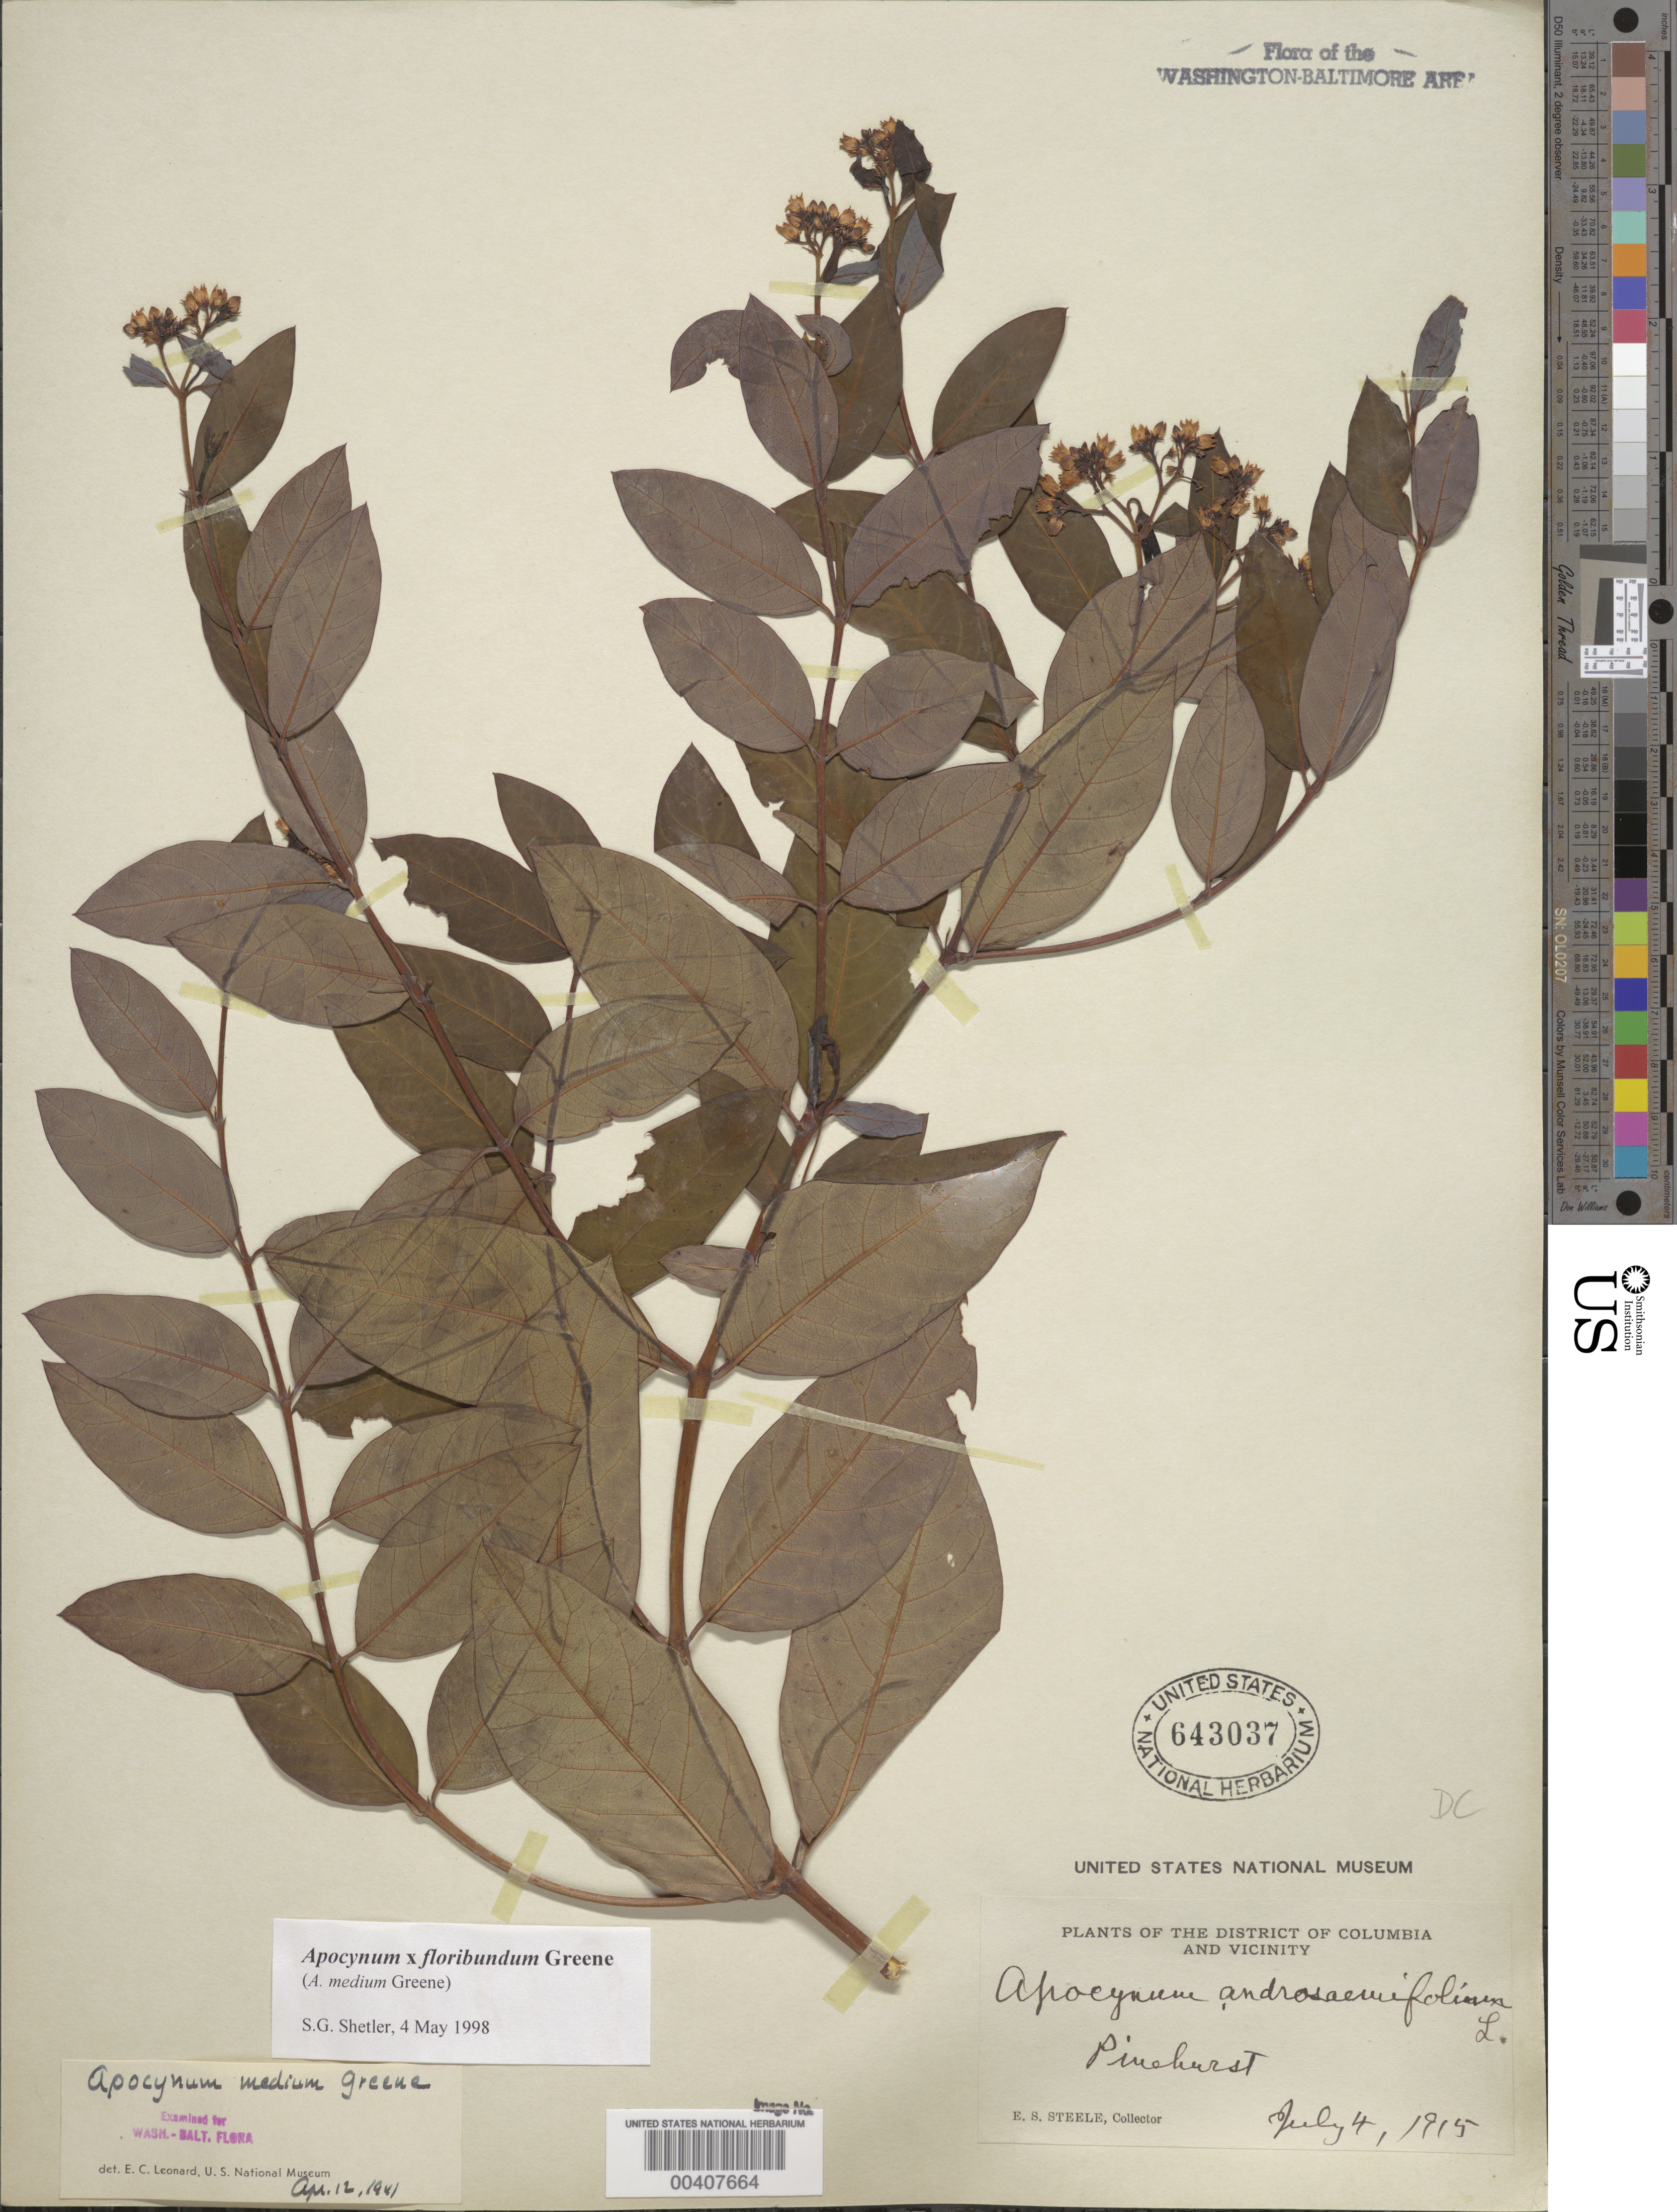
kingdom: Plantae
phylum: Tracheophyta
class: Magnoliopsida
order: Gentianales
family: Apocynaceae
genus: Apocynum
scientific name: Apocynum x floribundum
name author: Greene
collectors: E. Steele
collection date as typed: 04 Jul 1915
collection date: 1915-07-04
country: United States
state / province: District of Columbia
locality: Pinehurst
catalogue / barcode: US 643037